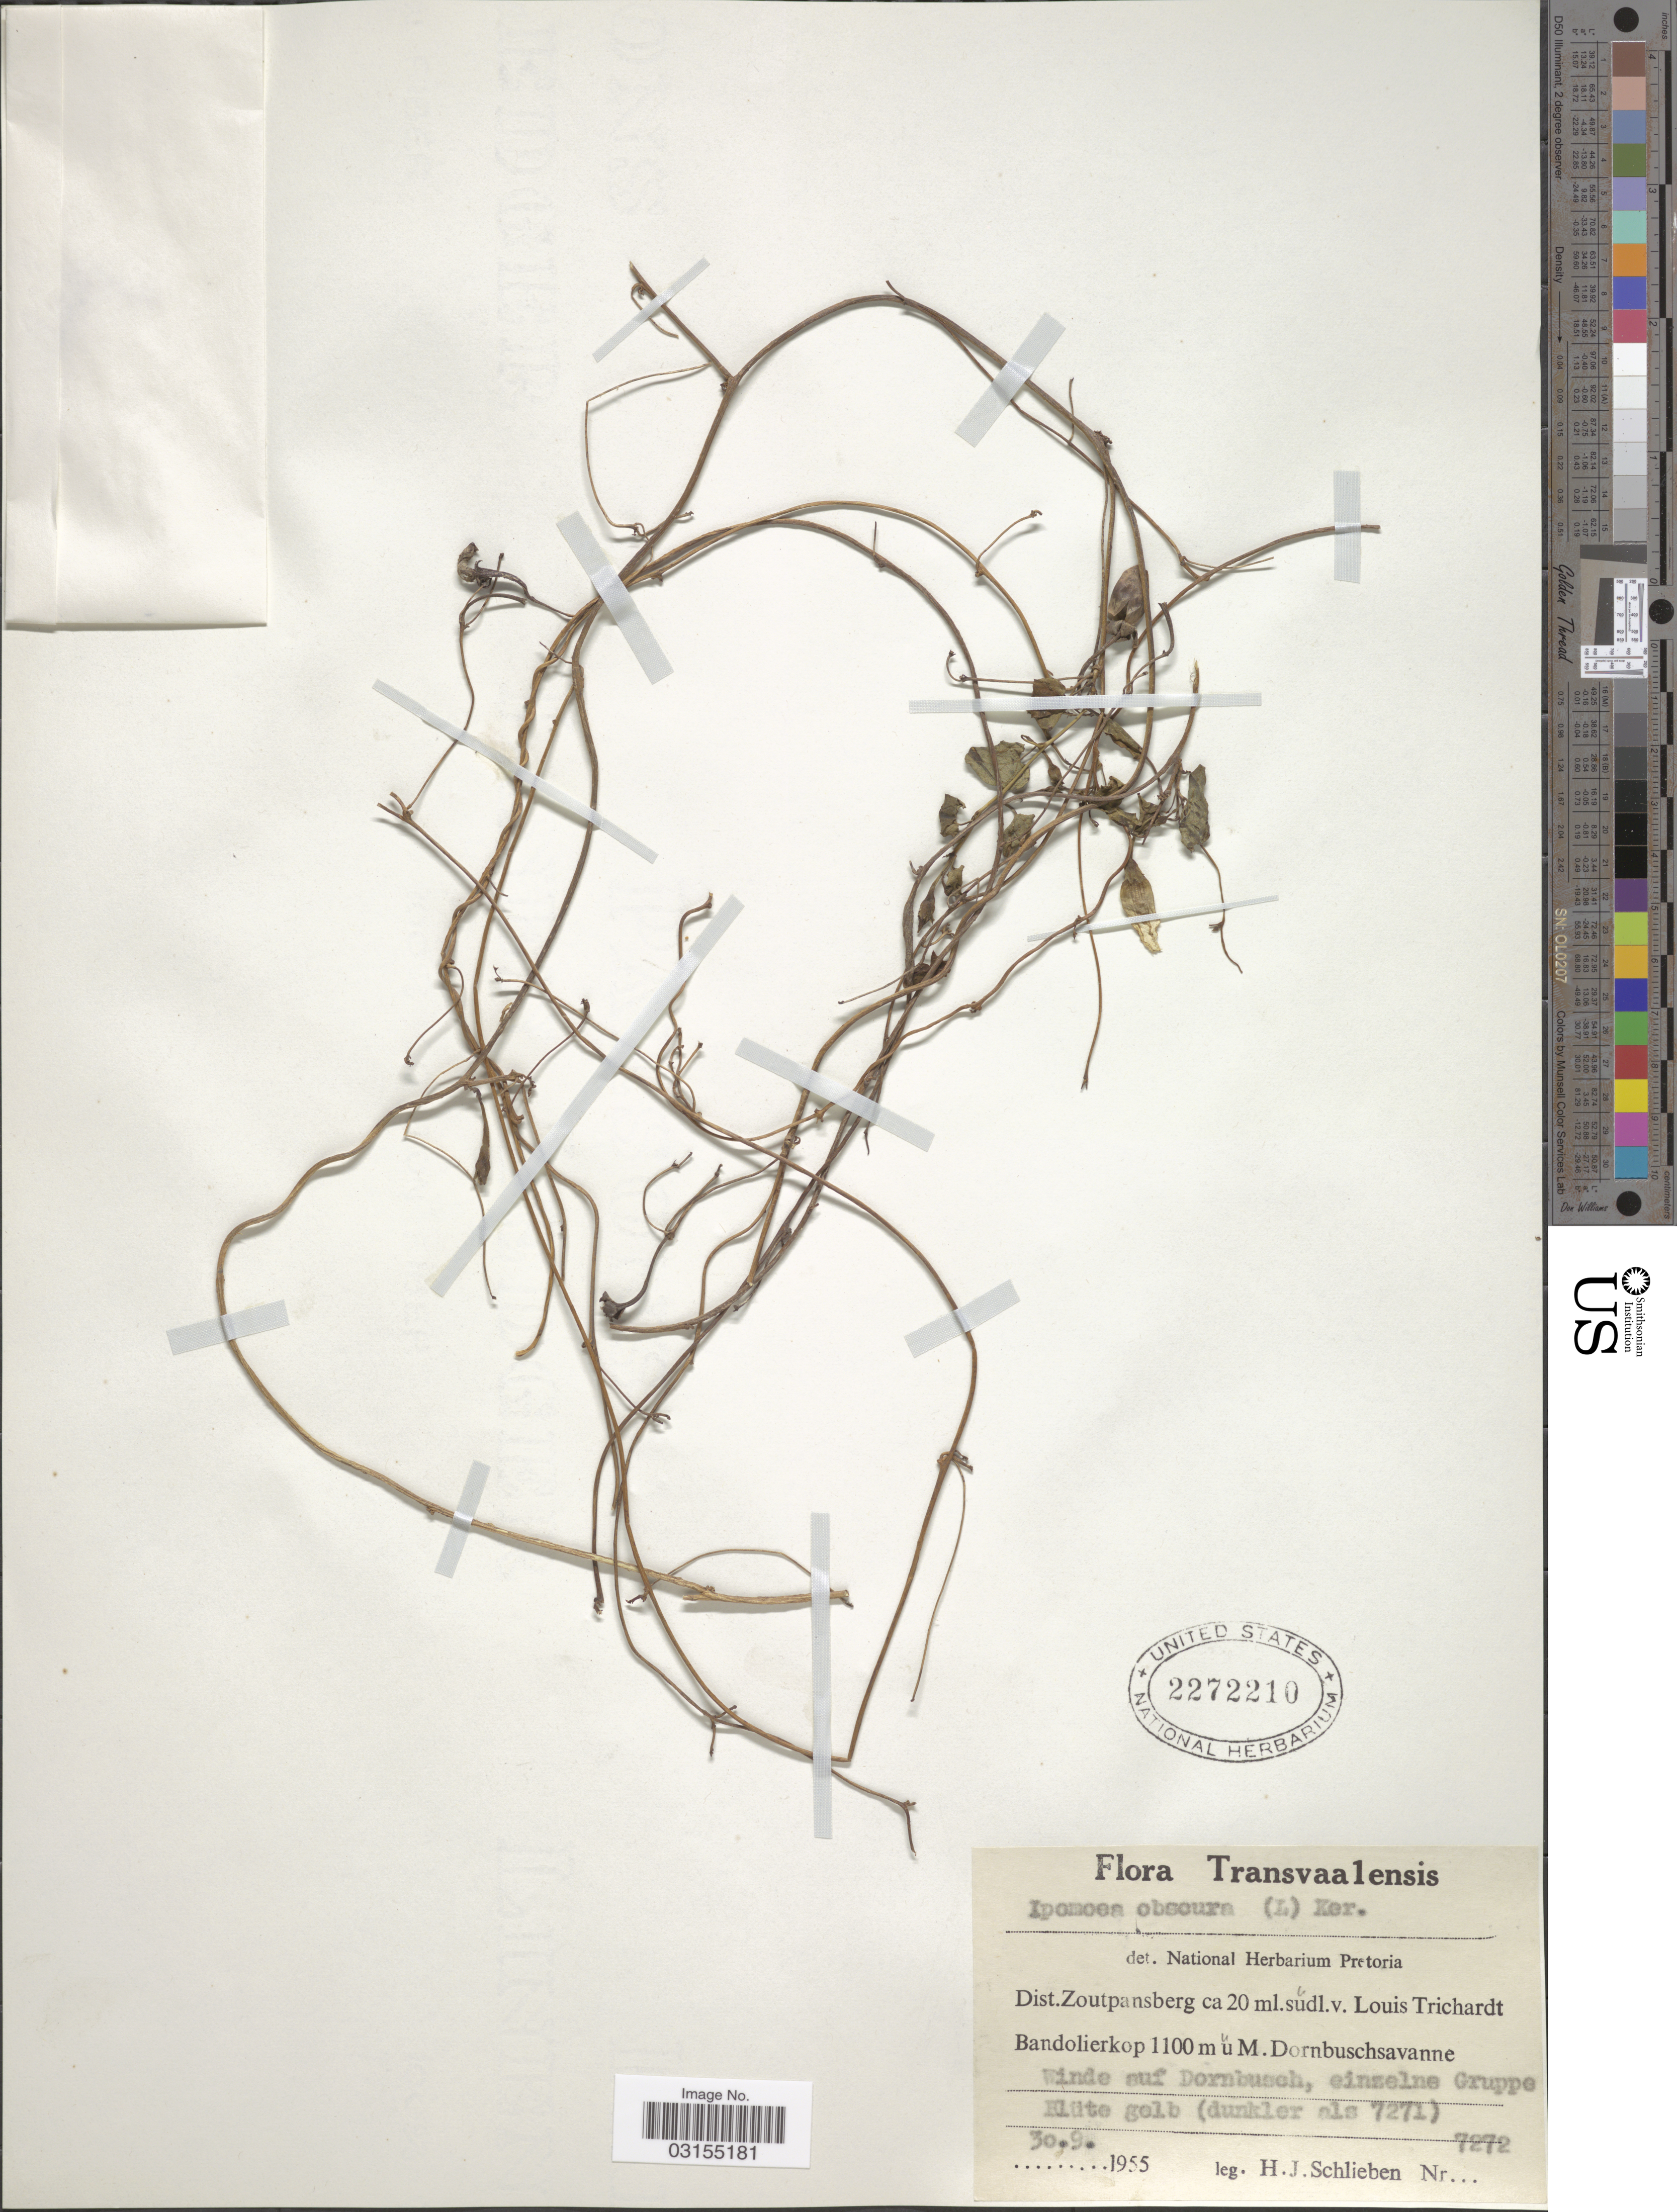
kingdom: Plantae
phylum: Tracheophyta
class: Magnoliopsida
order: Solanales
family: Convolvulaceae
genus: Ipomoea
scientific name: Ipomoea obscura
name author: (L.) Ker Gawl.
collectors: H. J. Schlieben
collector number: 7272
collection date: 1955-09-30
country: South Africa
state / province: Limpopo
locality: Transvaalensis. Dist. Zoutpansberg ca 20 ml. südl. v. Louis Trichardt. Bandolierkop. Dornbuschsavanne.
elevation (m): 1100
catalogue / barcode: US 2272210